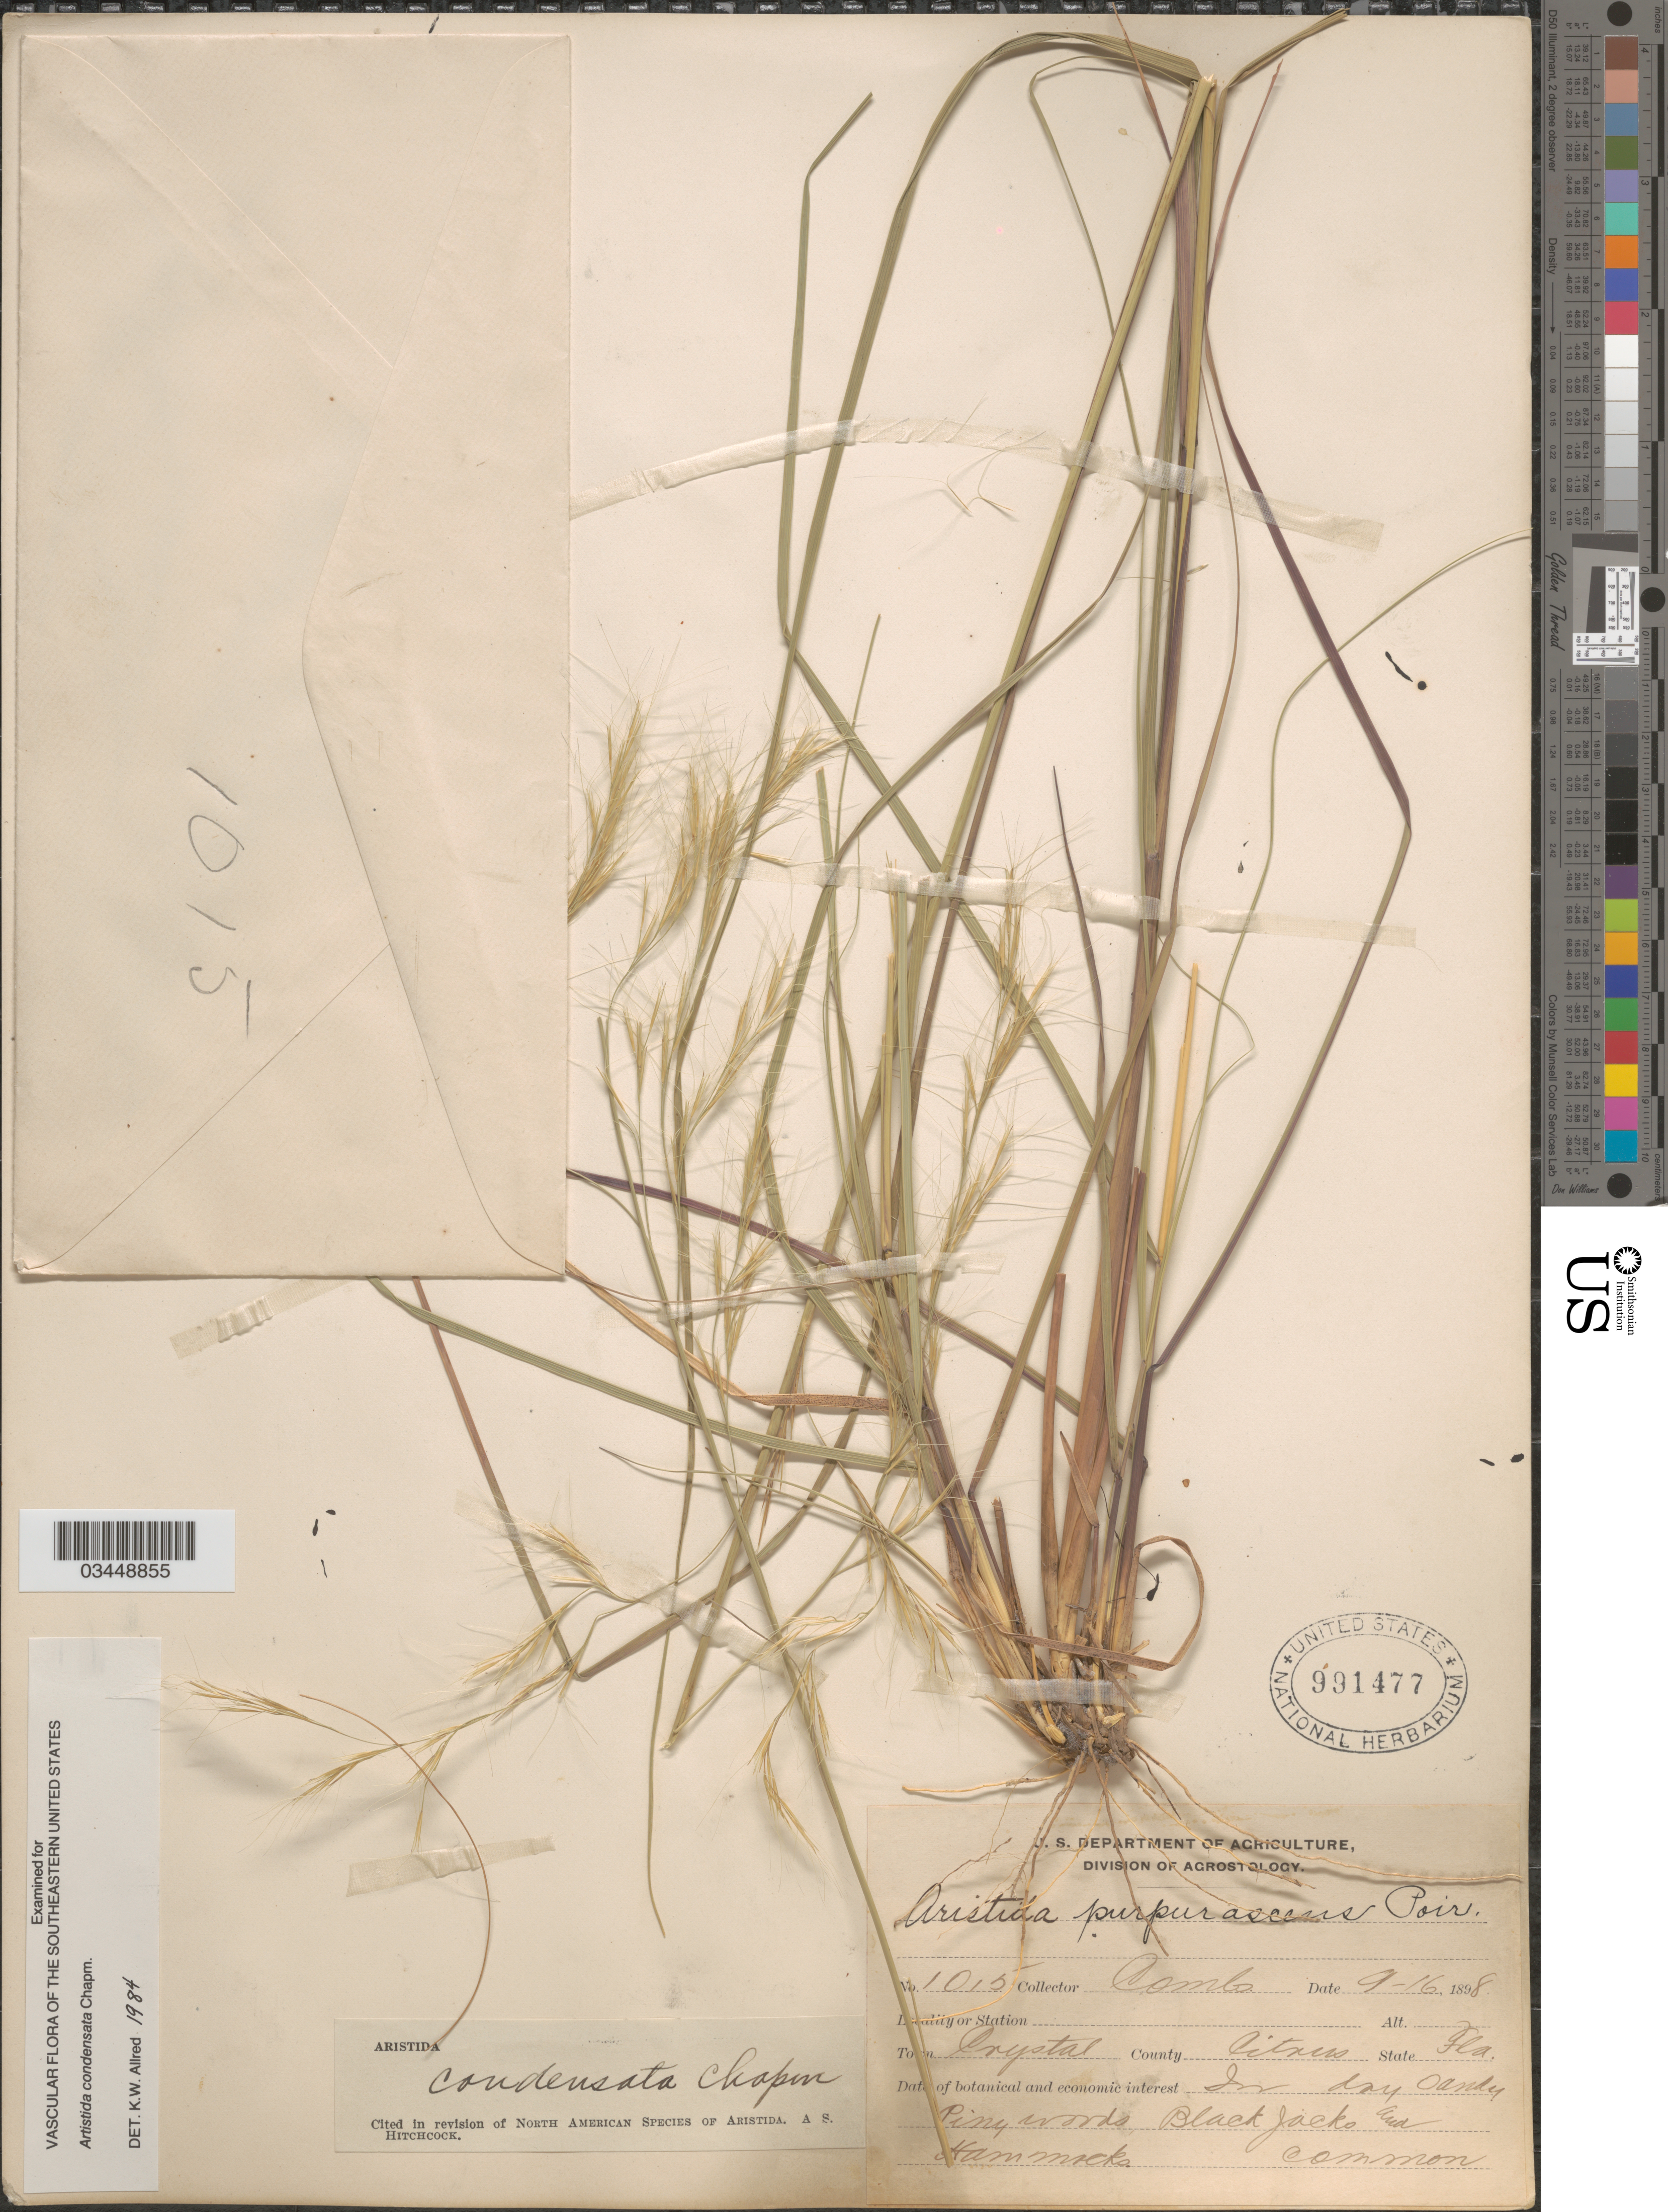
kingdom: Plantae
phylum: Tracheophyta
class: Liliopsida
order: Poales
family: Poaceae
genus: Aristida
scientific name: Aristida condensata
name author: Chapm.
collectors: -. Combs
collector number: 1015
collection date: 1898-09-16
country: United States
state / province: Florida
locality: Town Crystal. County Citrus.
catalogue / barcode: US 991477